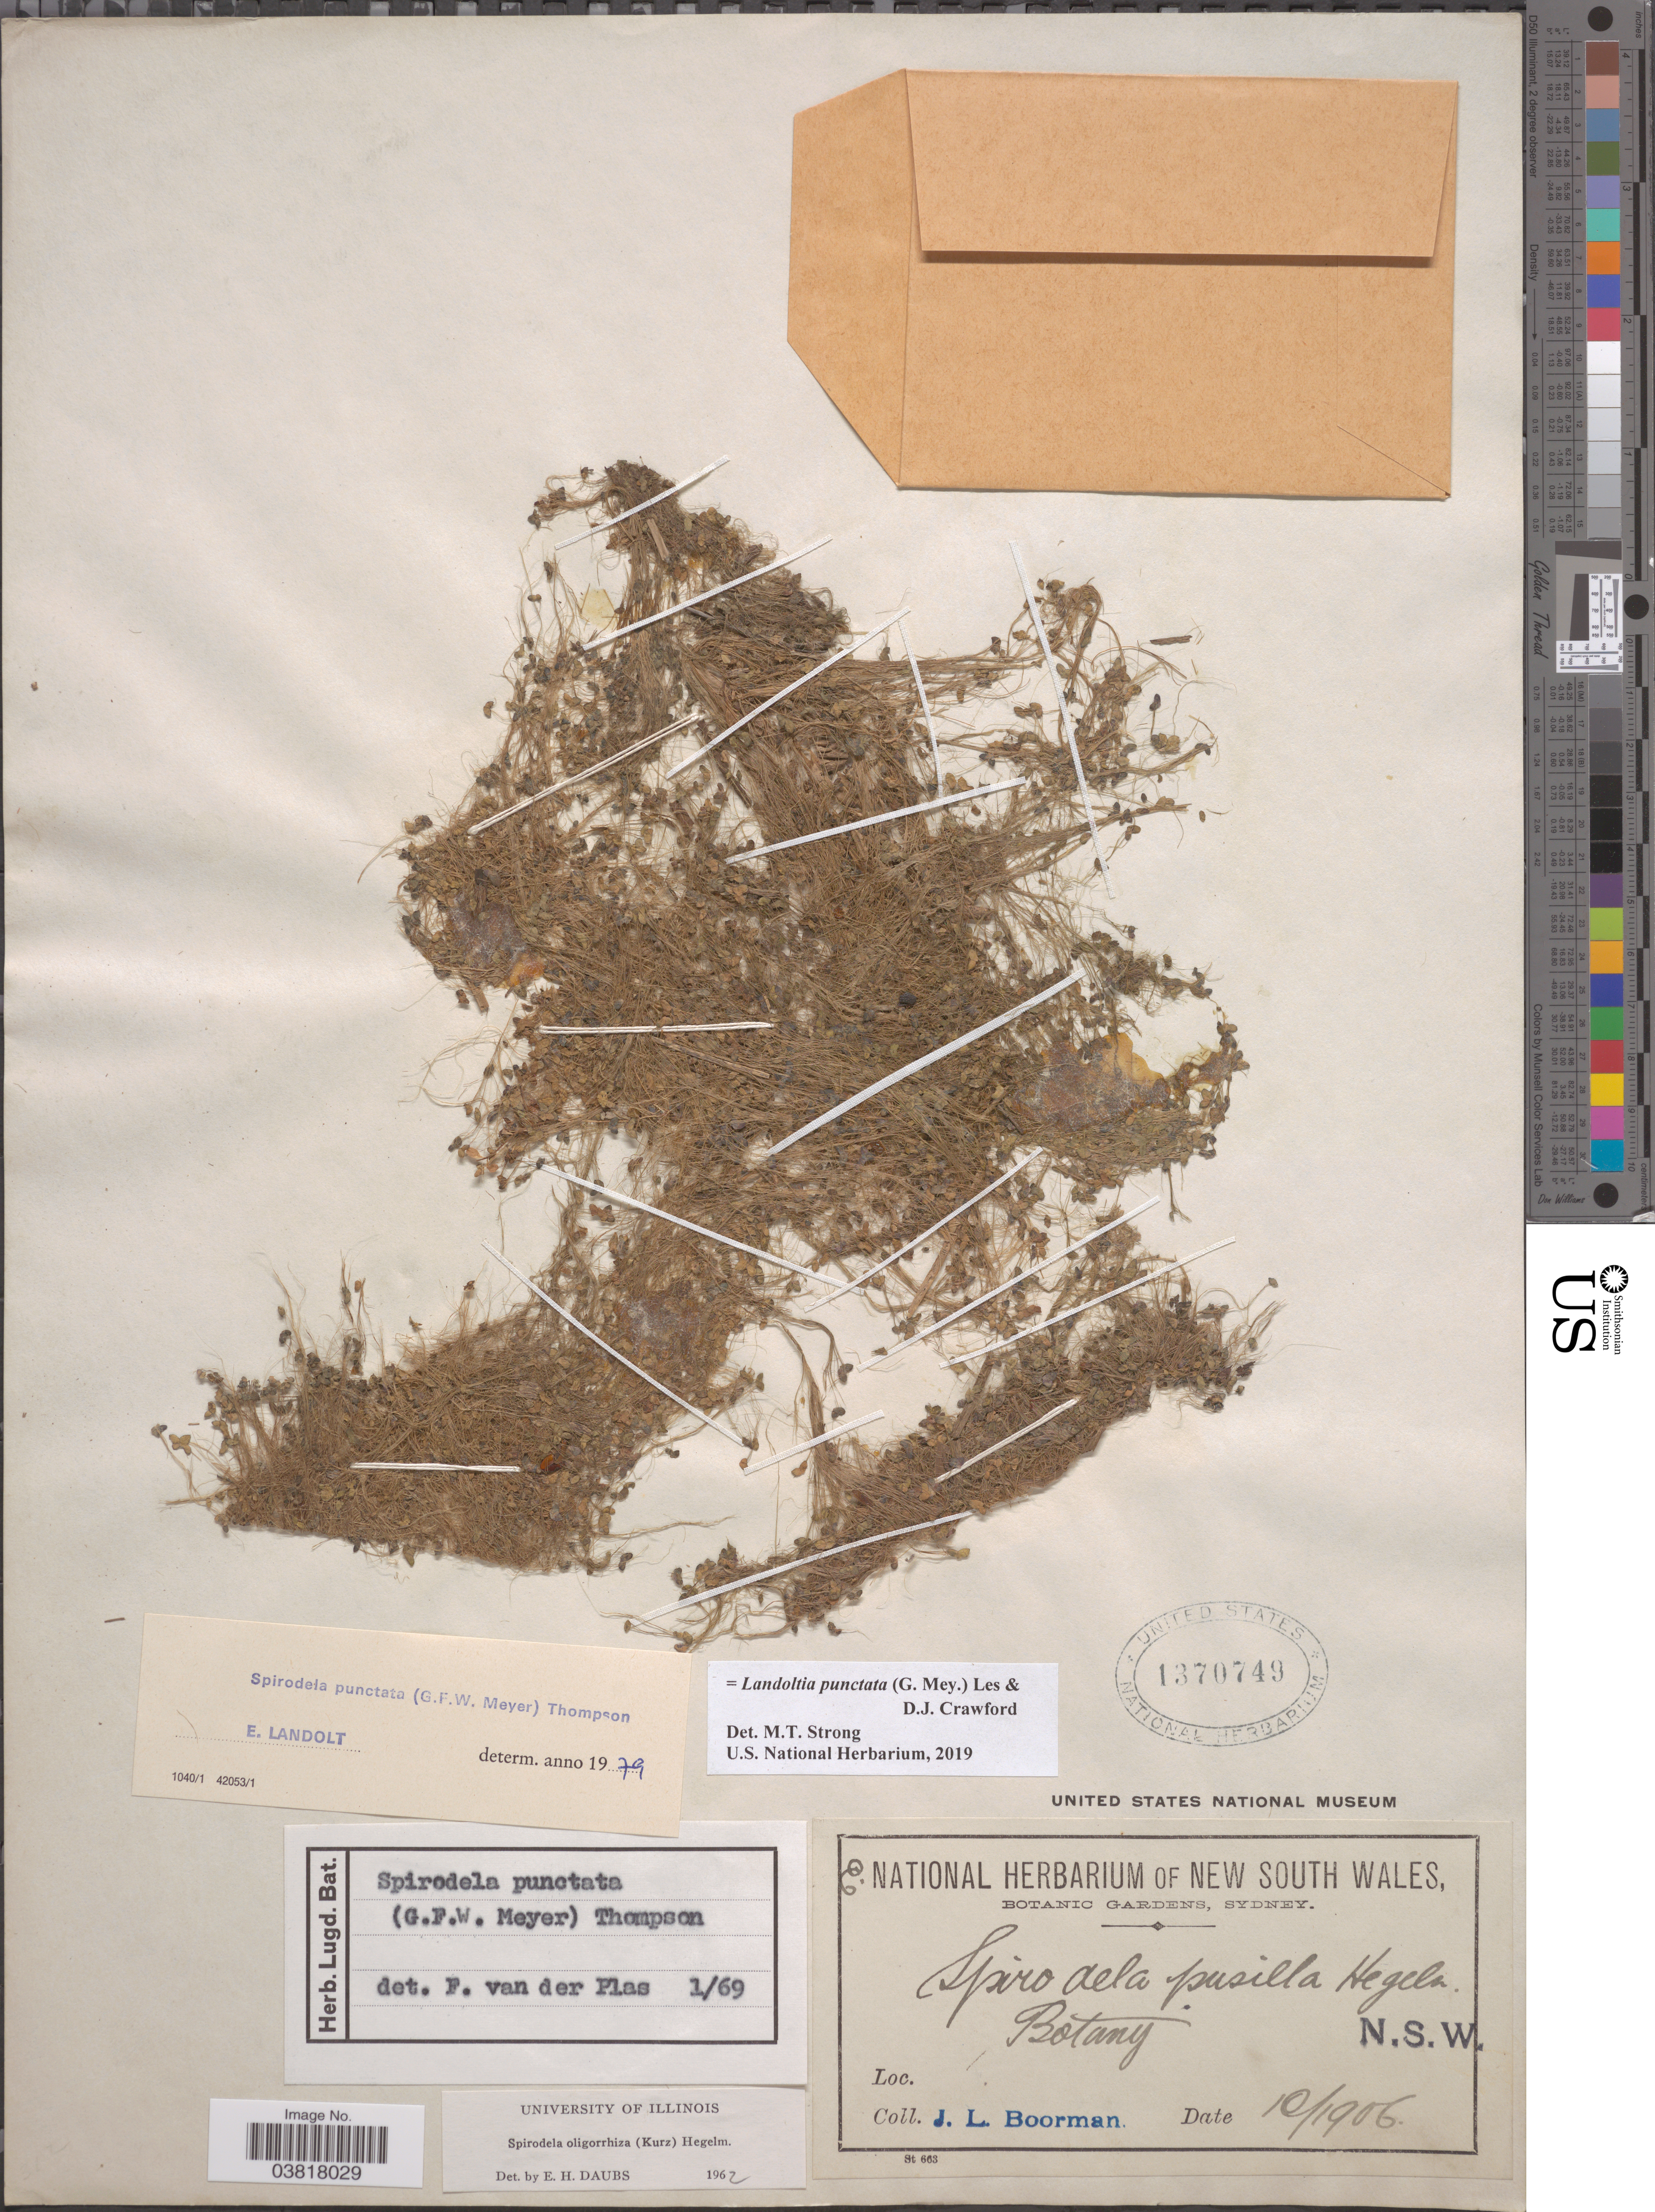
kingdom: Plantae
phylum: Tracheophyta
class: Liliopsida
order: Alismatales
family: Araceae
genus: Landoltia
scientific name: Landoltia punctata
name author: (G. Mey.) Les & D. J. Crawford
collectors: J. Boorman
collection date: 1906-10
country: Australia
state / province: New South Wales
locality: Botany.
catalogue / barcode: US 1370749